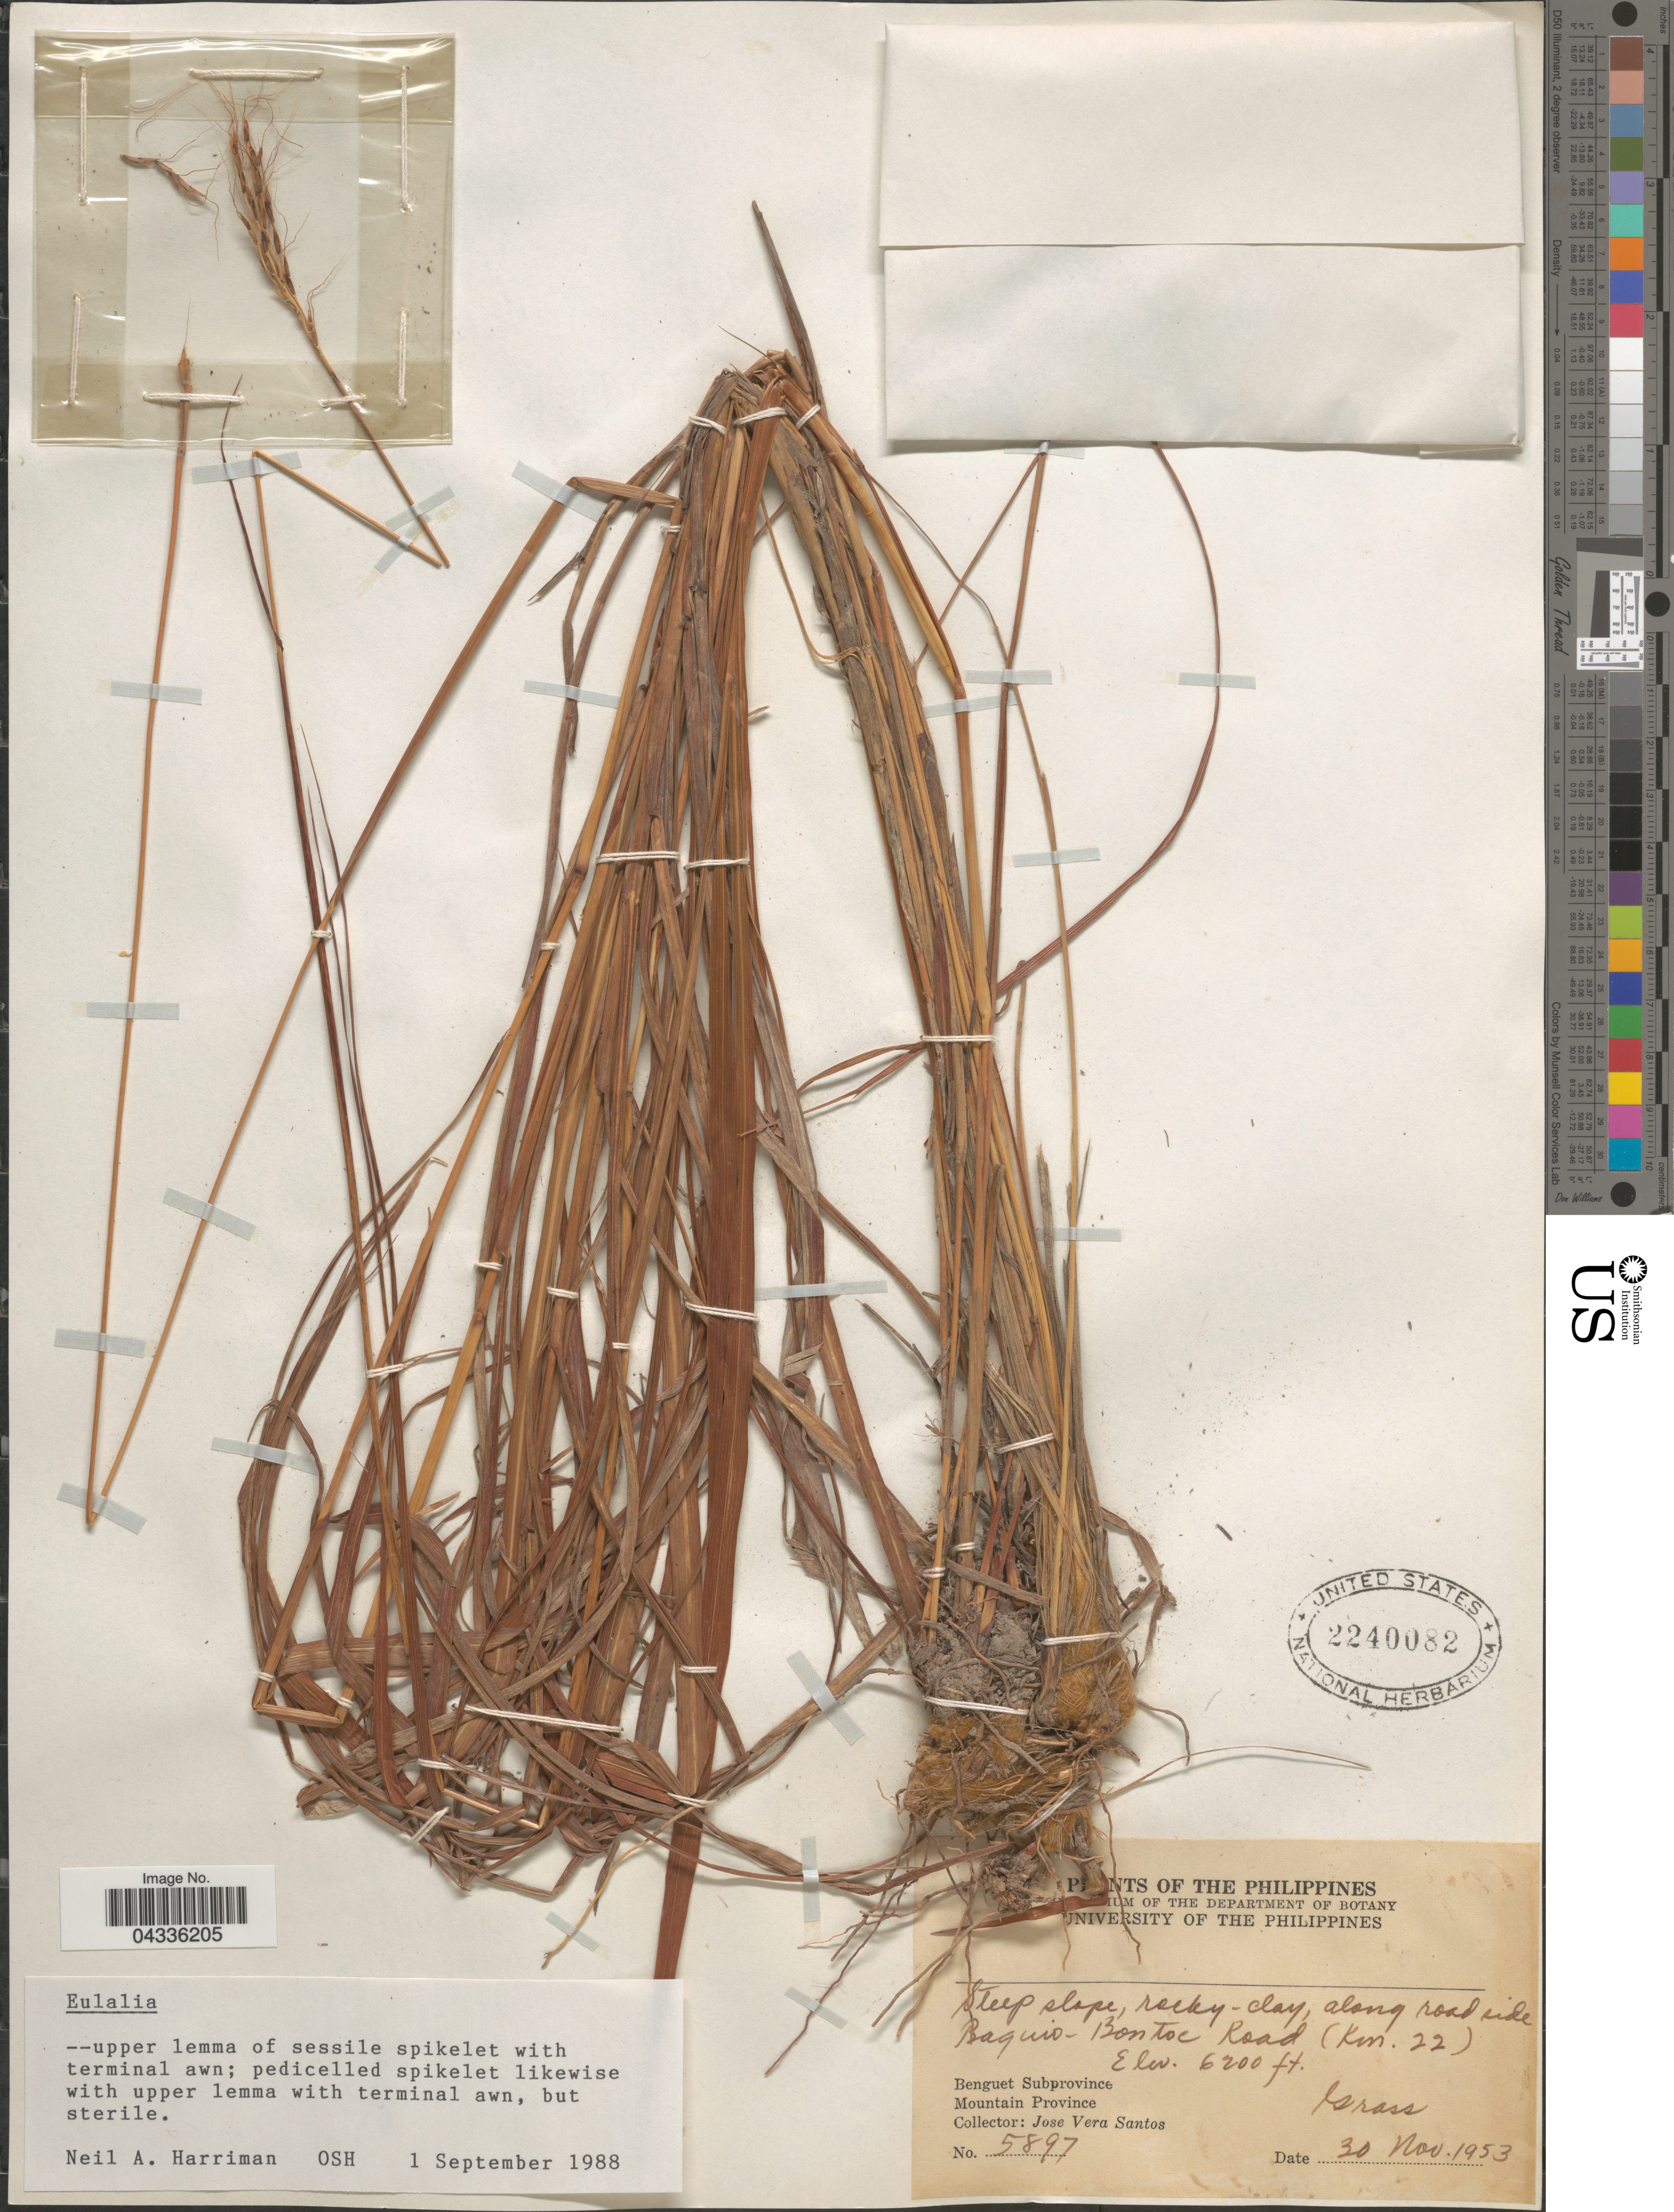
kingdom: Plantae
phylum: Tracheophyta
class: Liliopsida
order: Poales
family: Poaceae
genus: Eulalia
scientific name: Eulalia sp.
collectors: J. Vera Santos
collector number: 5897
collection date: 1953-11-30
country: Philippines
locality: Along road side Baguio- Bontoc Road (Km. 22). Benguet Subprovince. Mountain Province.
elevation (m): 1890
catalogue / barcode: US 2240082